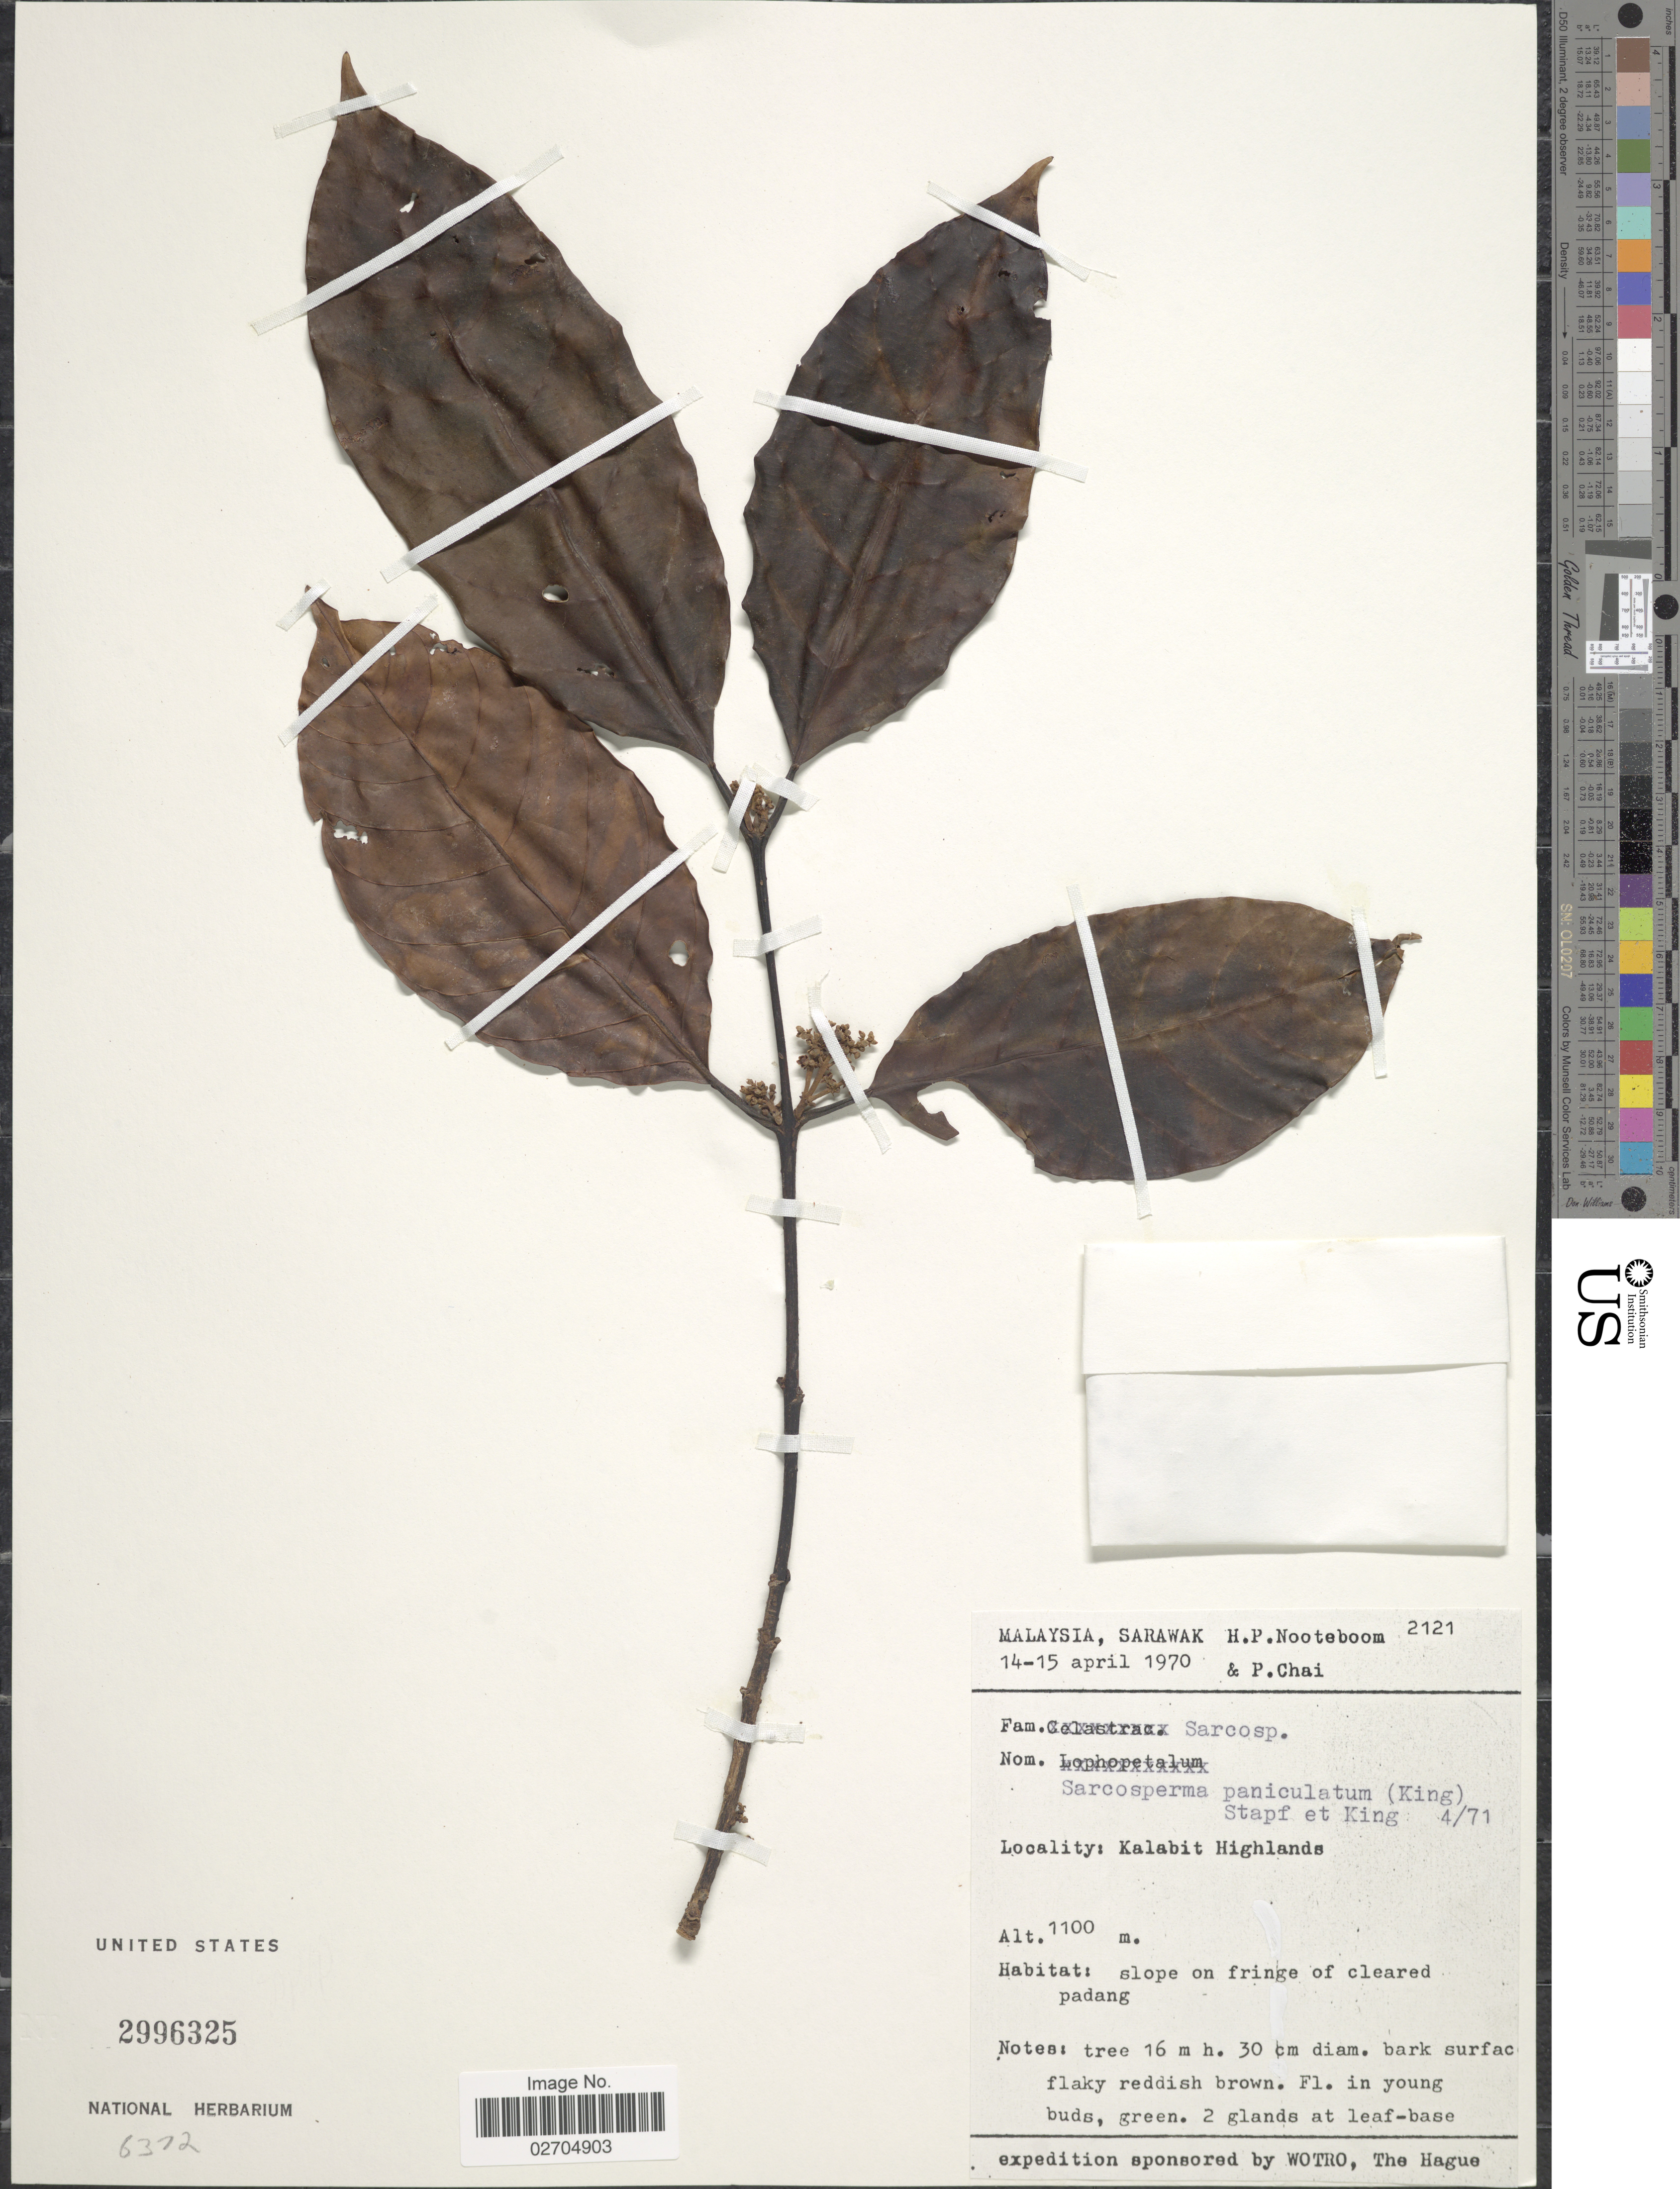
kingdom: Plantae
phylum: Tracheophyta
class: Magnoliopsida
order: Ericales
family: Sapotaceae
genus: Sarcosperma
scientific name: Sarcosperma paniculatum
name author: (R.M. King) Staph. & R.M. King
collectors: H. P. Nooteboom & P. Chai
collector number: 2121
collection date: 1970-04-14/1970-04-15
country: Malaysia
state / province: Sarawak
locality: Kalabit Highlands.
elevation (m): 1100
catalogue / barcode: US 2996325